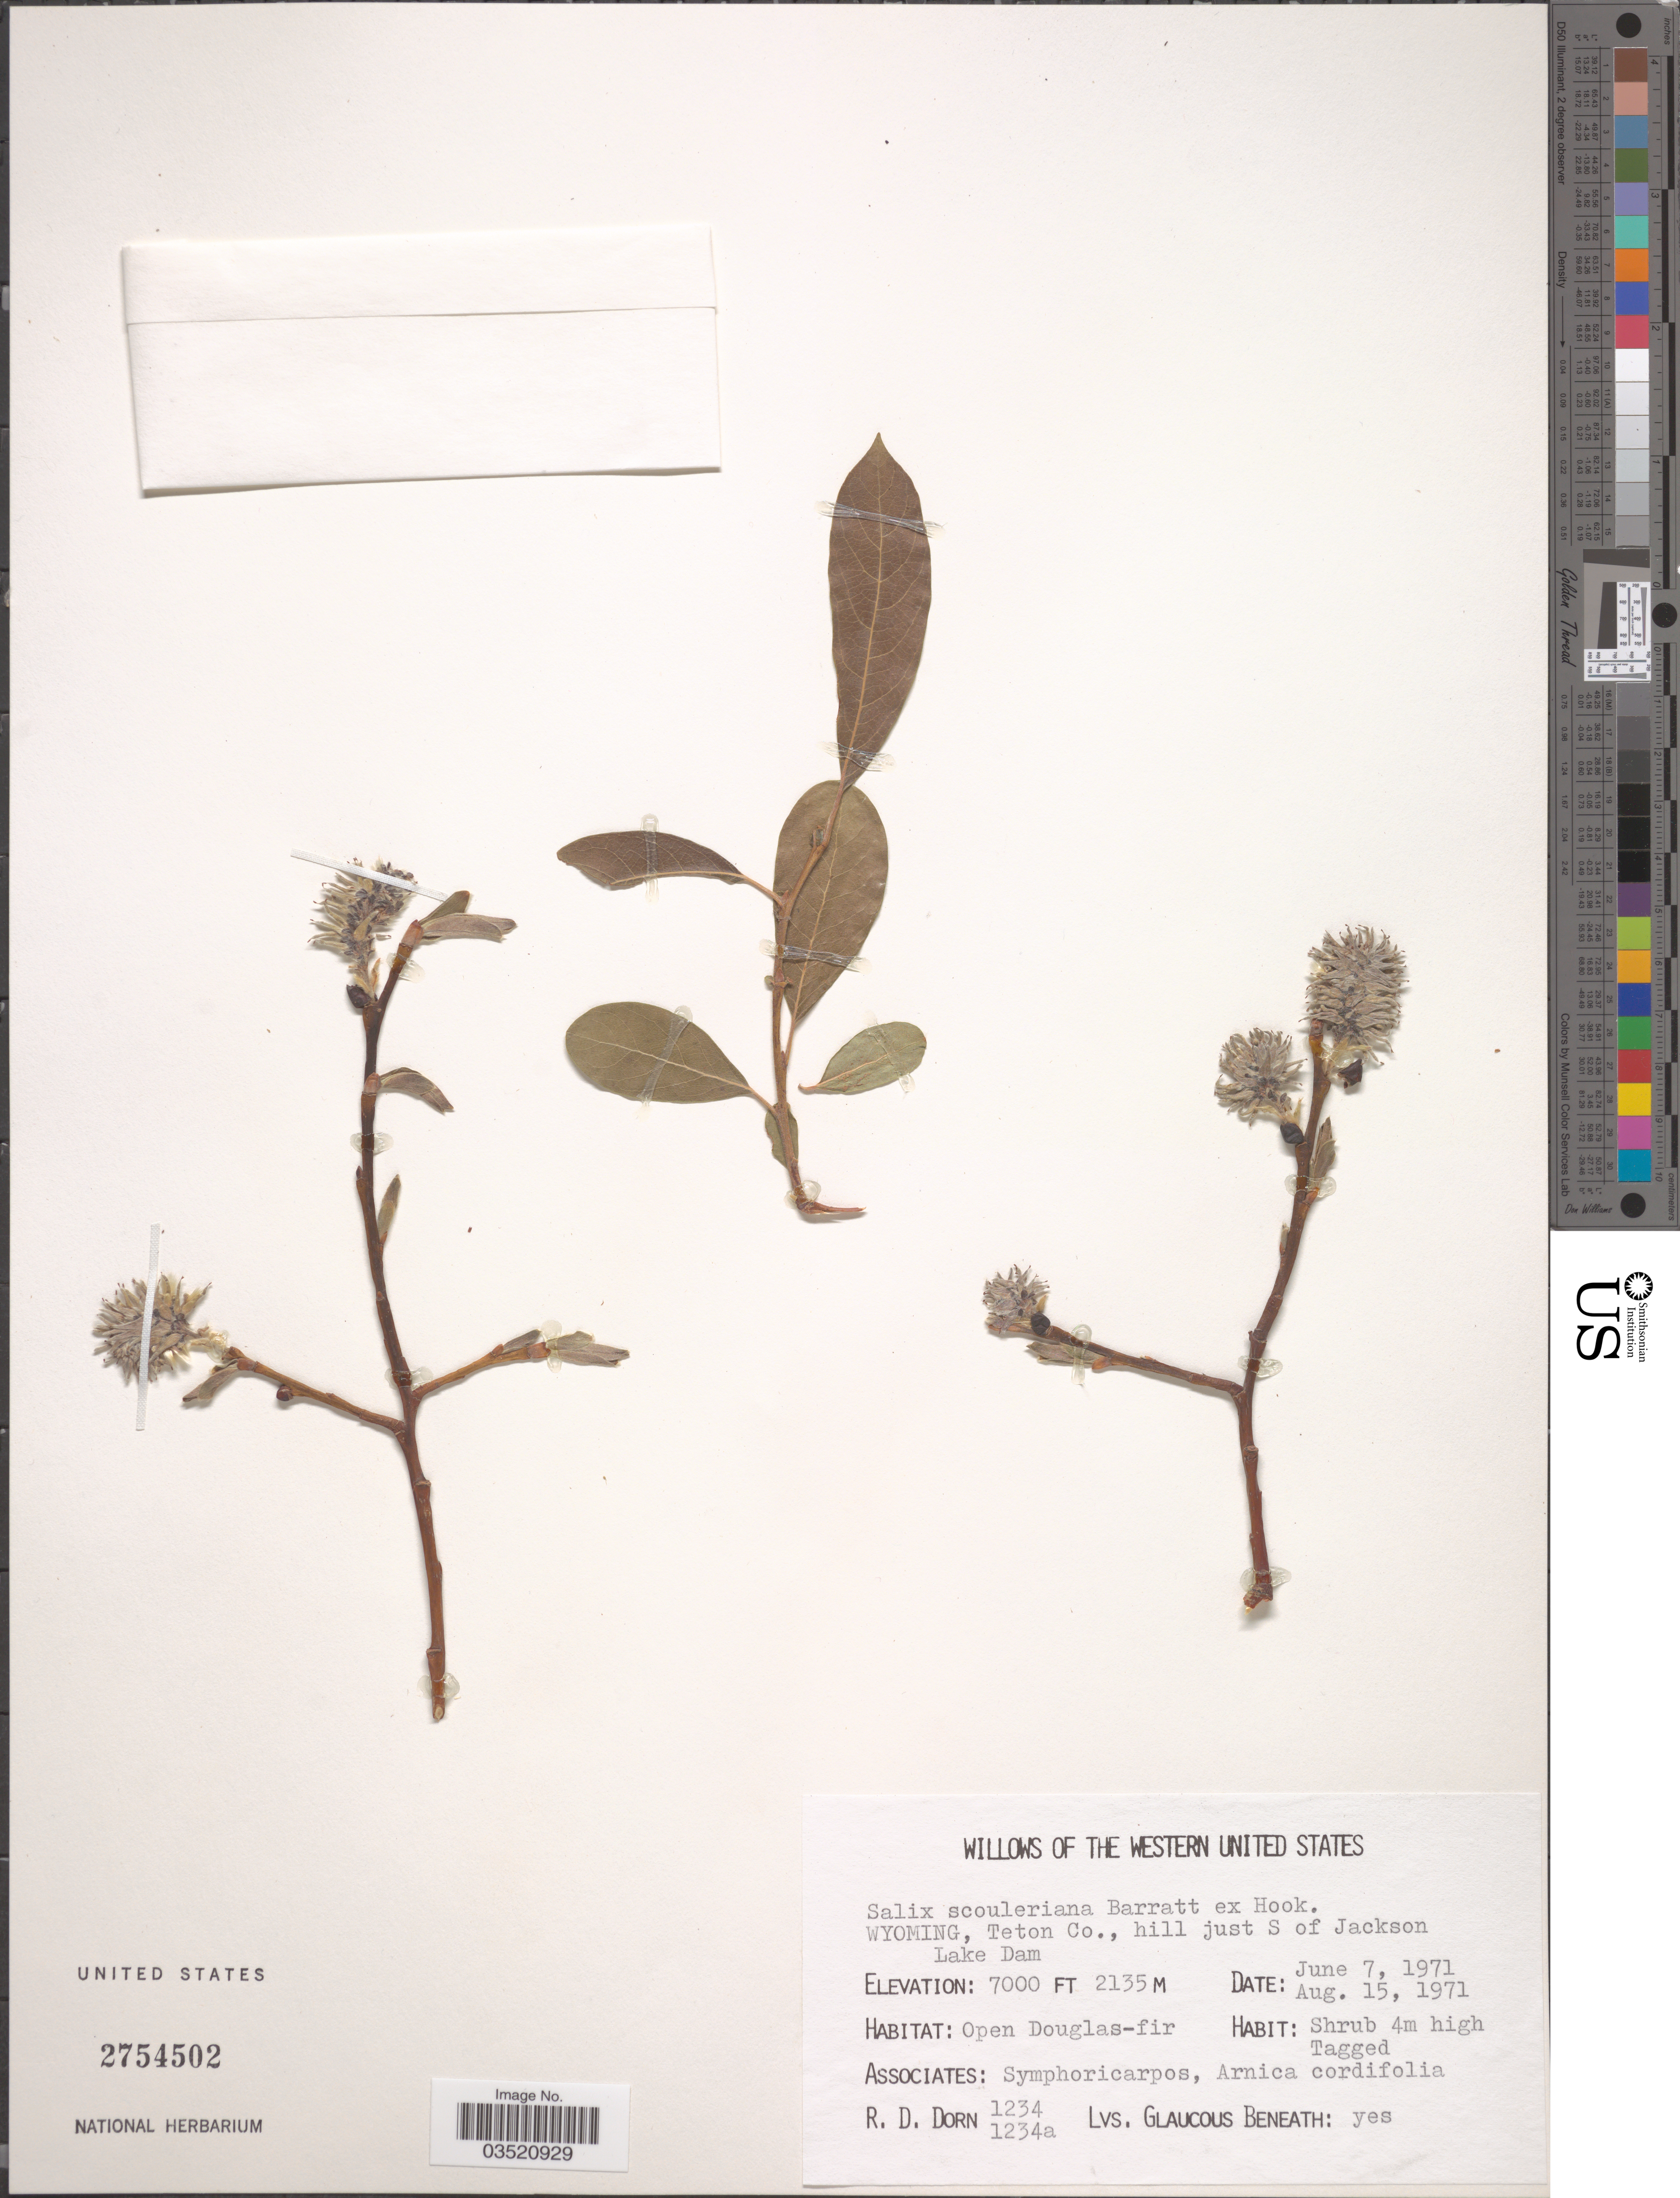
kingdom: Plantae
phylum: Tracheophyta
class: Magnoliopsida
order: Malpighiales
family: Salicaceae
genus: Salix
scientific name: Salix scouleriana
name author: Barratt ex Hook.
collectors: R. D. Dorn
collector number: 1234/1234a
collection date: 1971-06-07/1971-08-15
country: United States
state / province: Wyoming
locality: Western United States. Teton Co., hill just S of Jackson Lake Dam.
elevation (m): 2134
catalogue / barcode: US 2754502